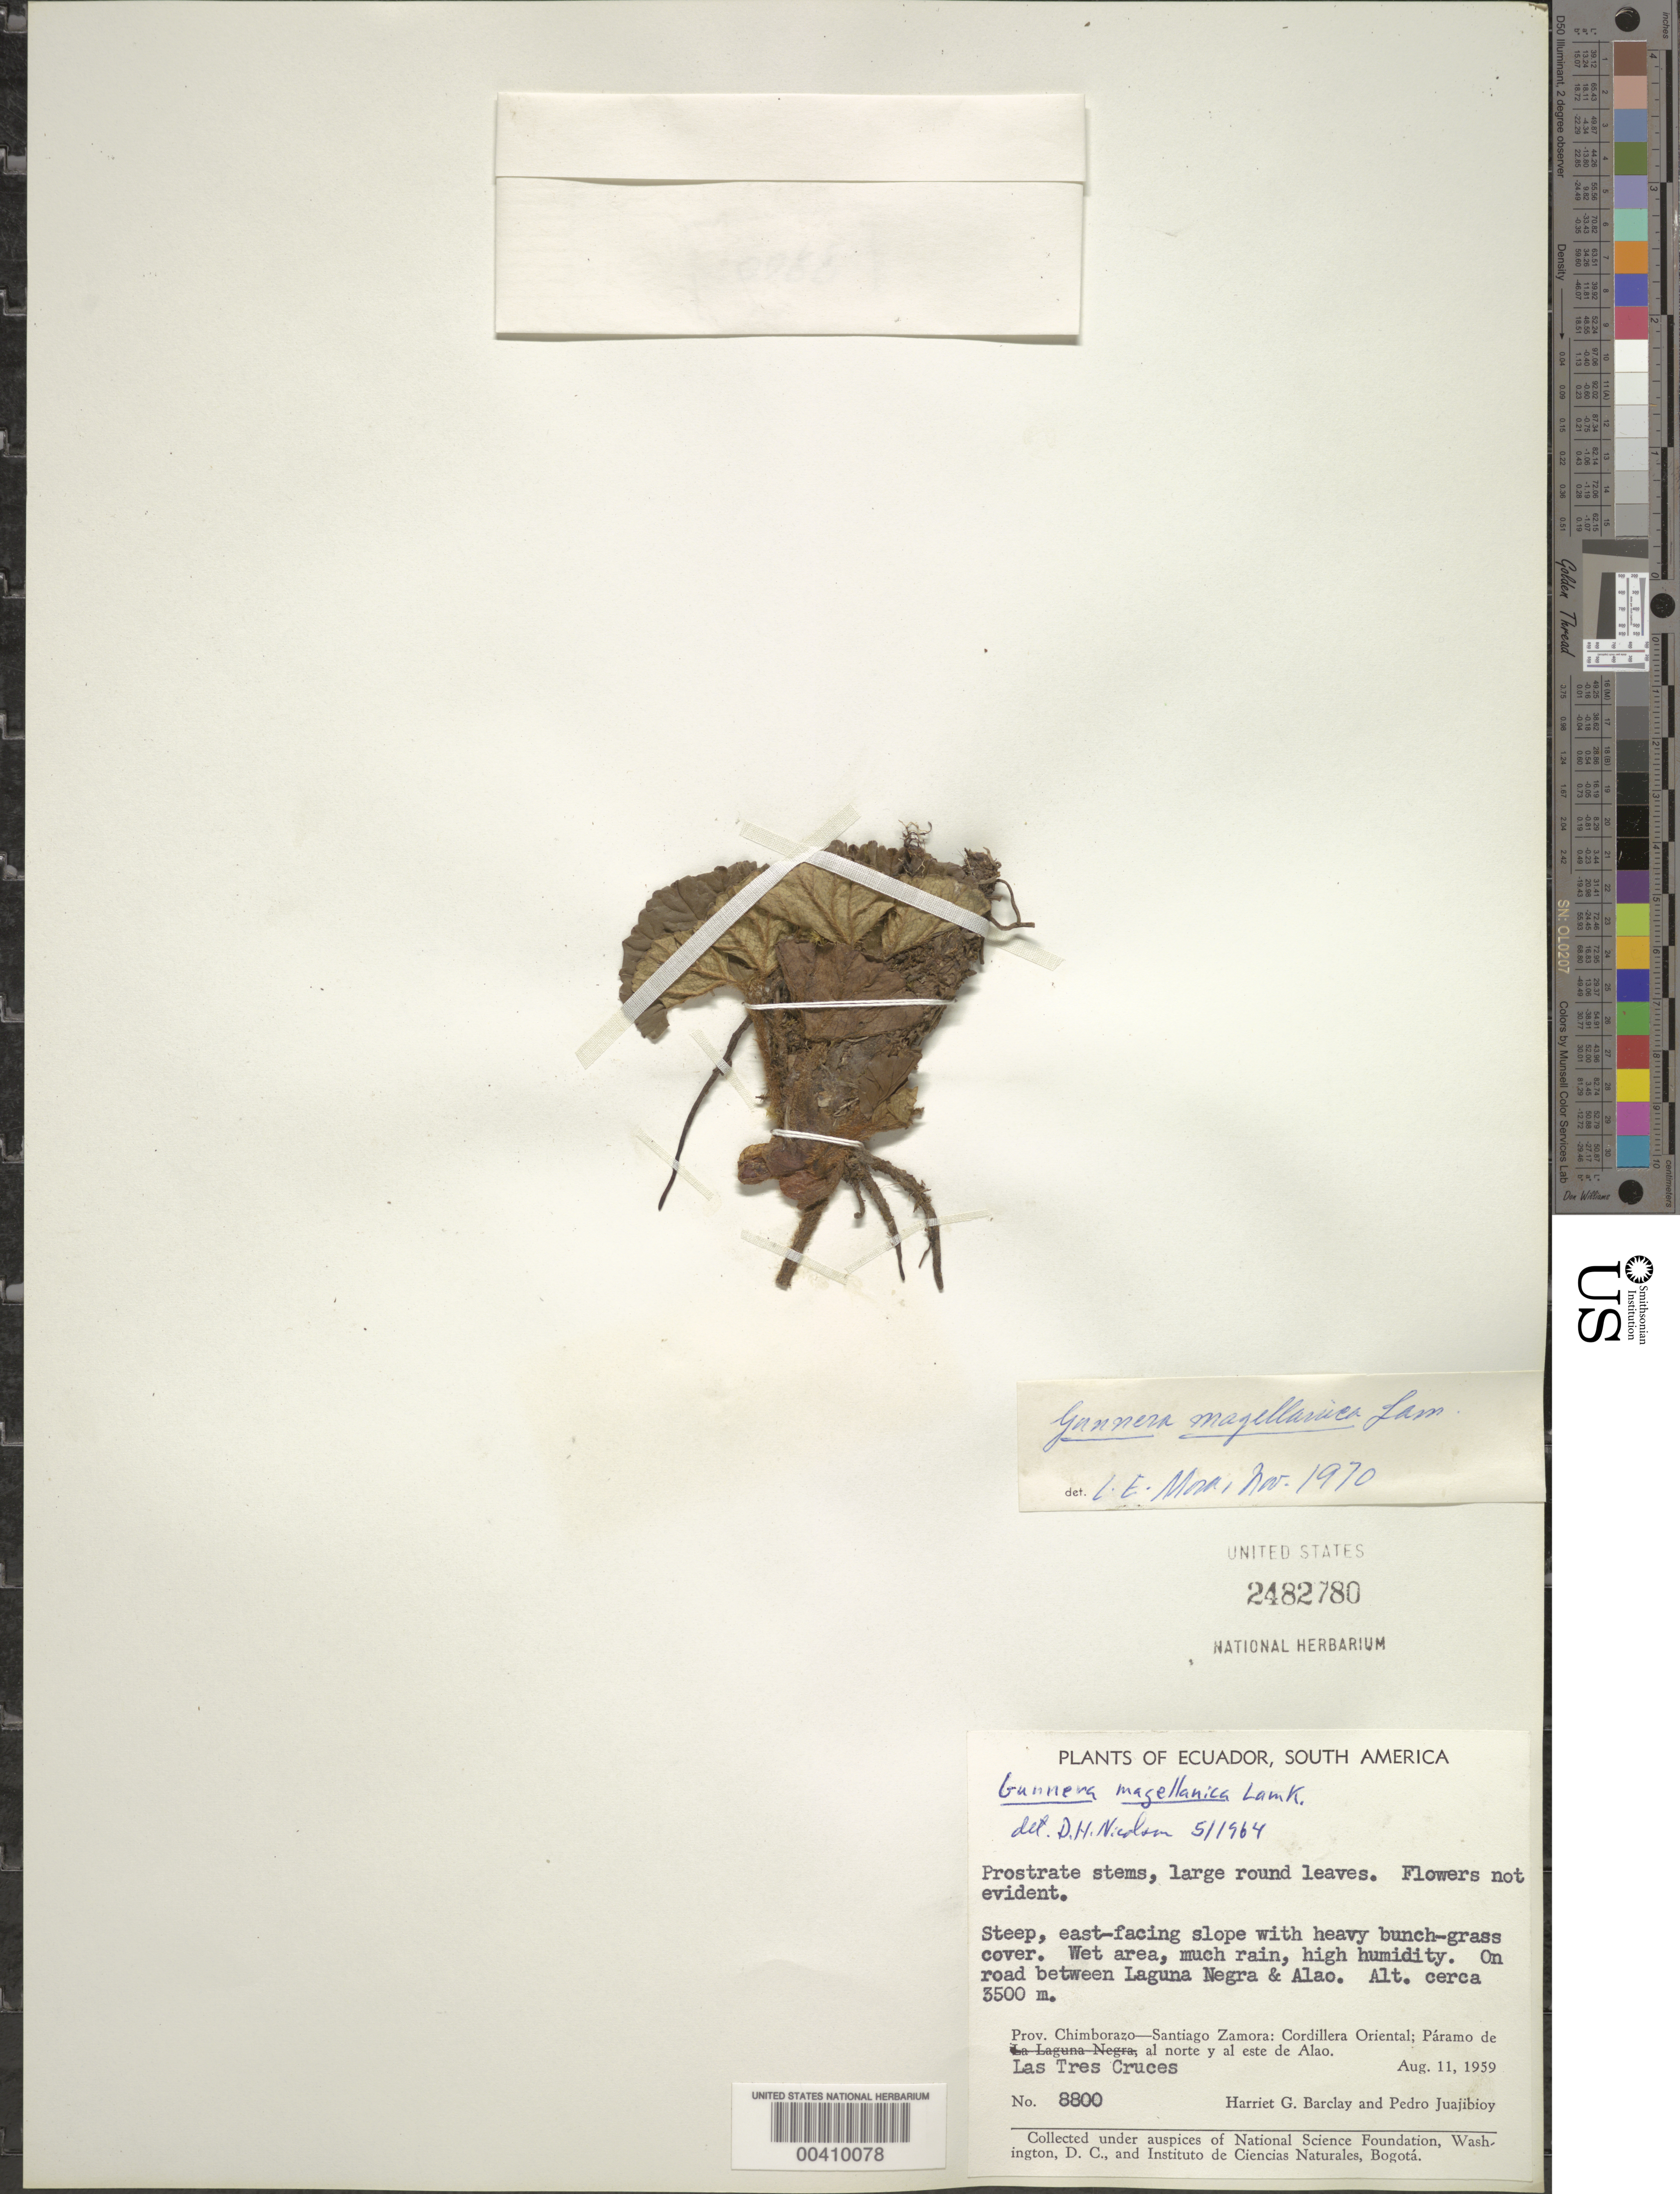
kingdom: Plantae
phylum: Tracheophyta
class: Magnoliopsida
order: Gunnerales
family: Gunneraceae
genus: Gunnera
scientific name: Gunnera magellanica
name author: Lam.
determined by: Mora-Osejo, L. E.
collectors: H. G. Barclay & P. Juajibioy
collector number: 8800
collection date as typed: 11 Aug 1959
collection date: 1959-08-11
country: Ecuador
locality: Prov. Chimborazo - Santiago Zamora: Cordillera Oriental; Páramo de Las Tres Cruces al Norte y al este de Alao. On road between Laguna Negra and Alao.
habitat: Steep, east-facing slope with heavy bunch grass cover. Wet area, much rain, high humidity.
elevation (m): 3500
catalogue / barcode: US 2482780